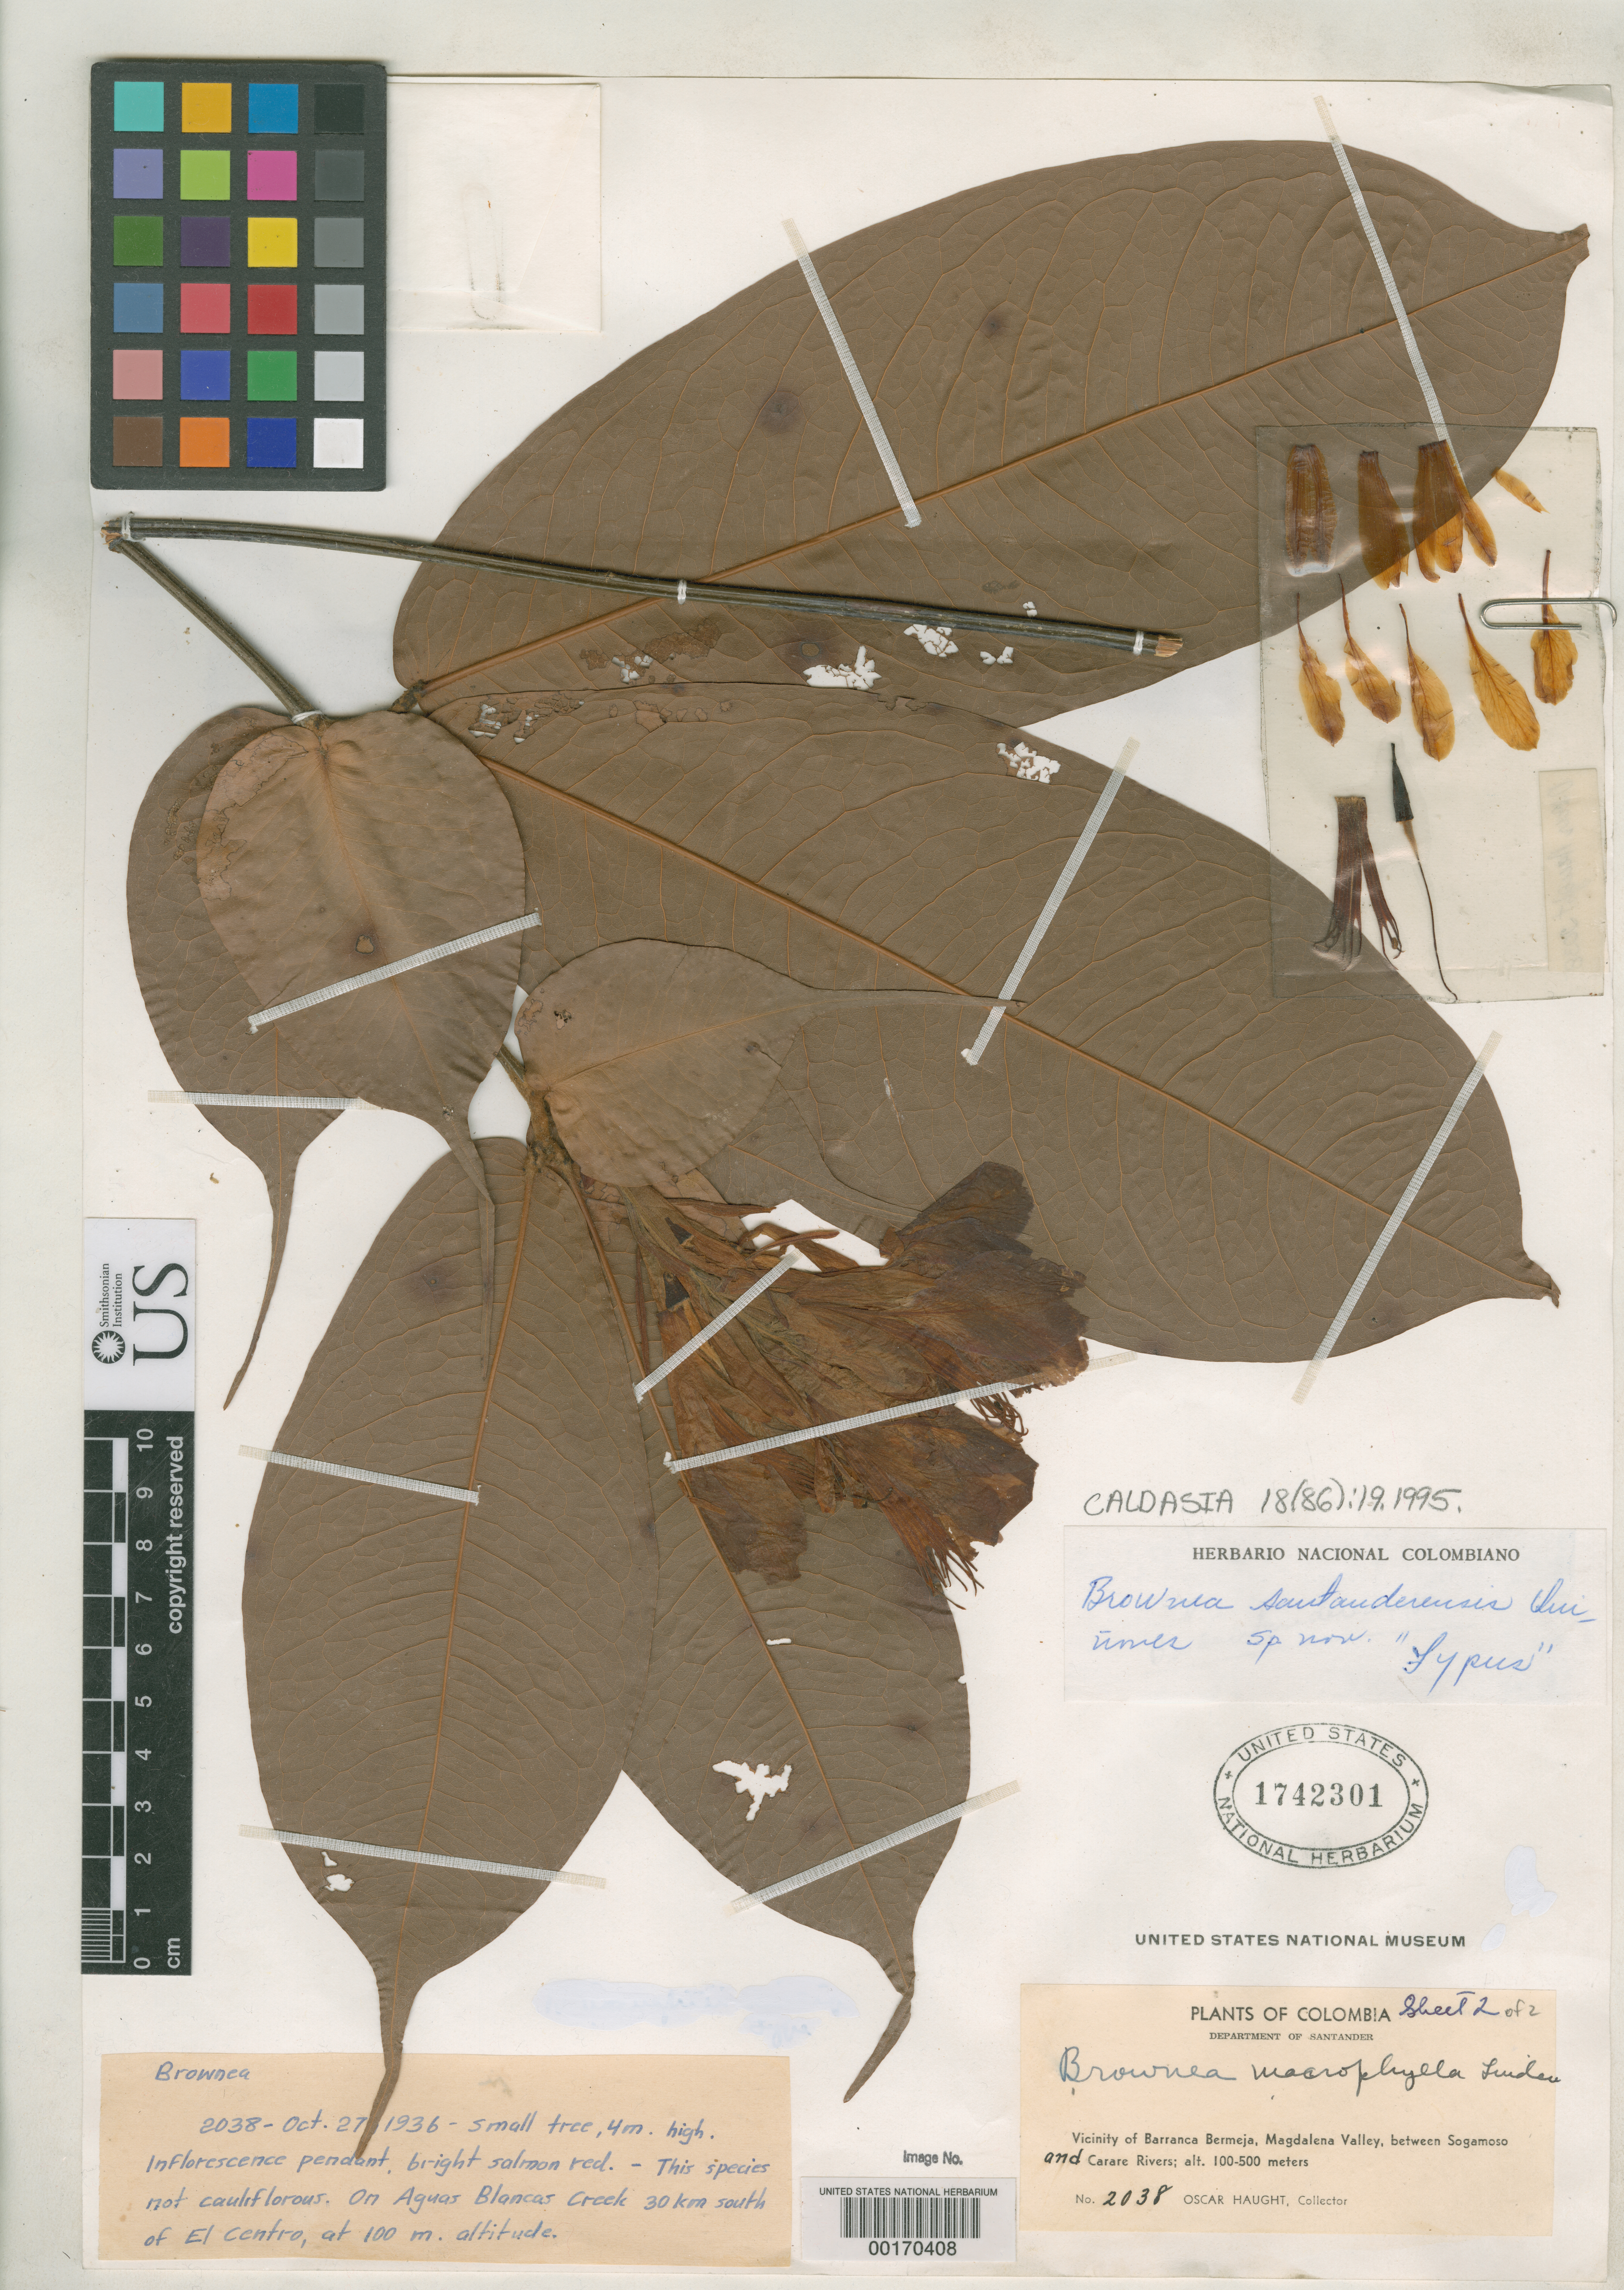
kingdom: Plantae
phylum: Tracheophyta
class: Magnoliopsida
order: Fabales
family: Fabaceae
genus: Brownea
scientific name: Brownea santanderensis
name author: Quiñones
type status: Holotype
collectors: O. L. Haught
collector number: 2038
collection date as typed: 27 Oct 1936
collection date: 1936-10-27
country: Colombia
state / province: Santander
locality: Aguas Blancas Creek, 30 km S of El Centro, vicinity of Barrancabermeja, Magdalena Valley, between Sogamoso & Carare Rivers.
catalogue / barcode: US 1742301